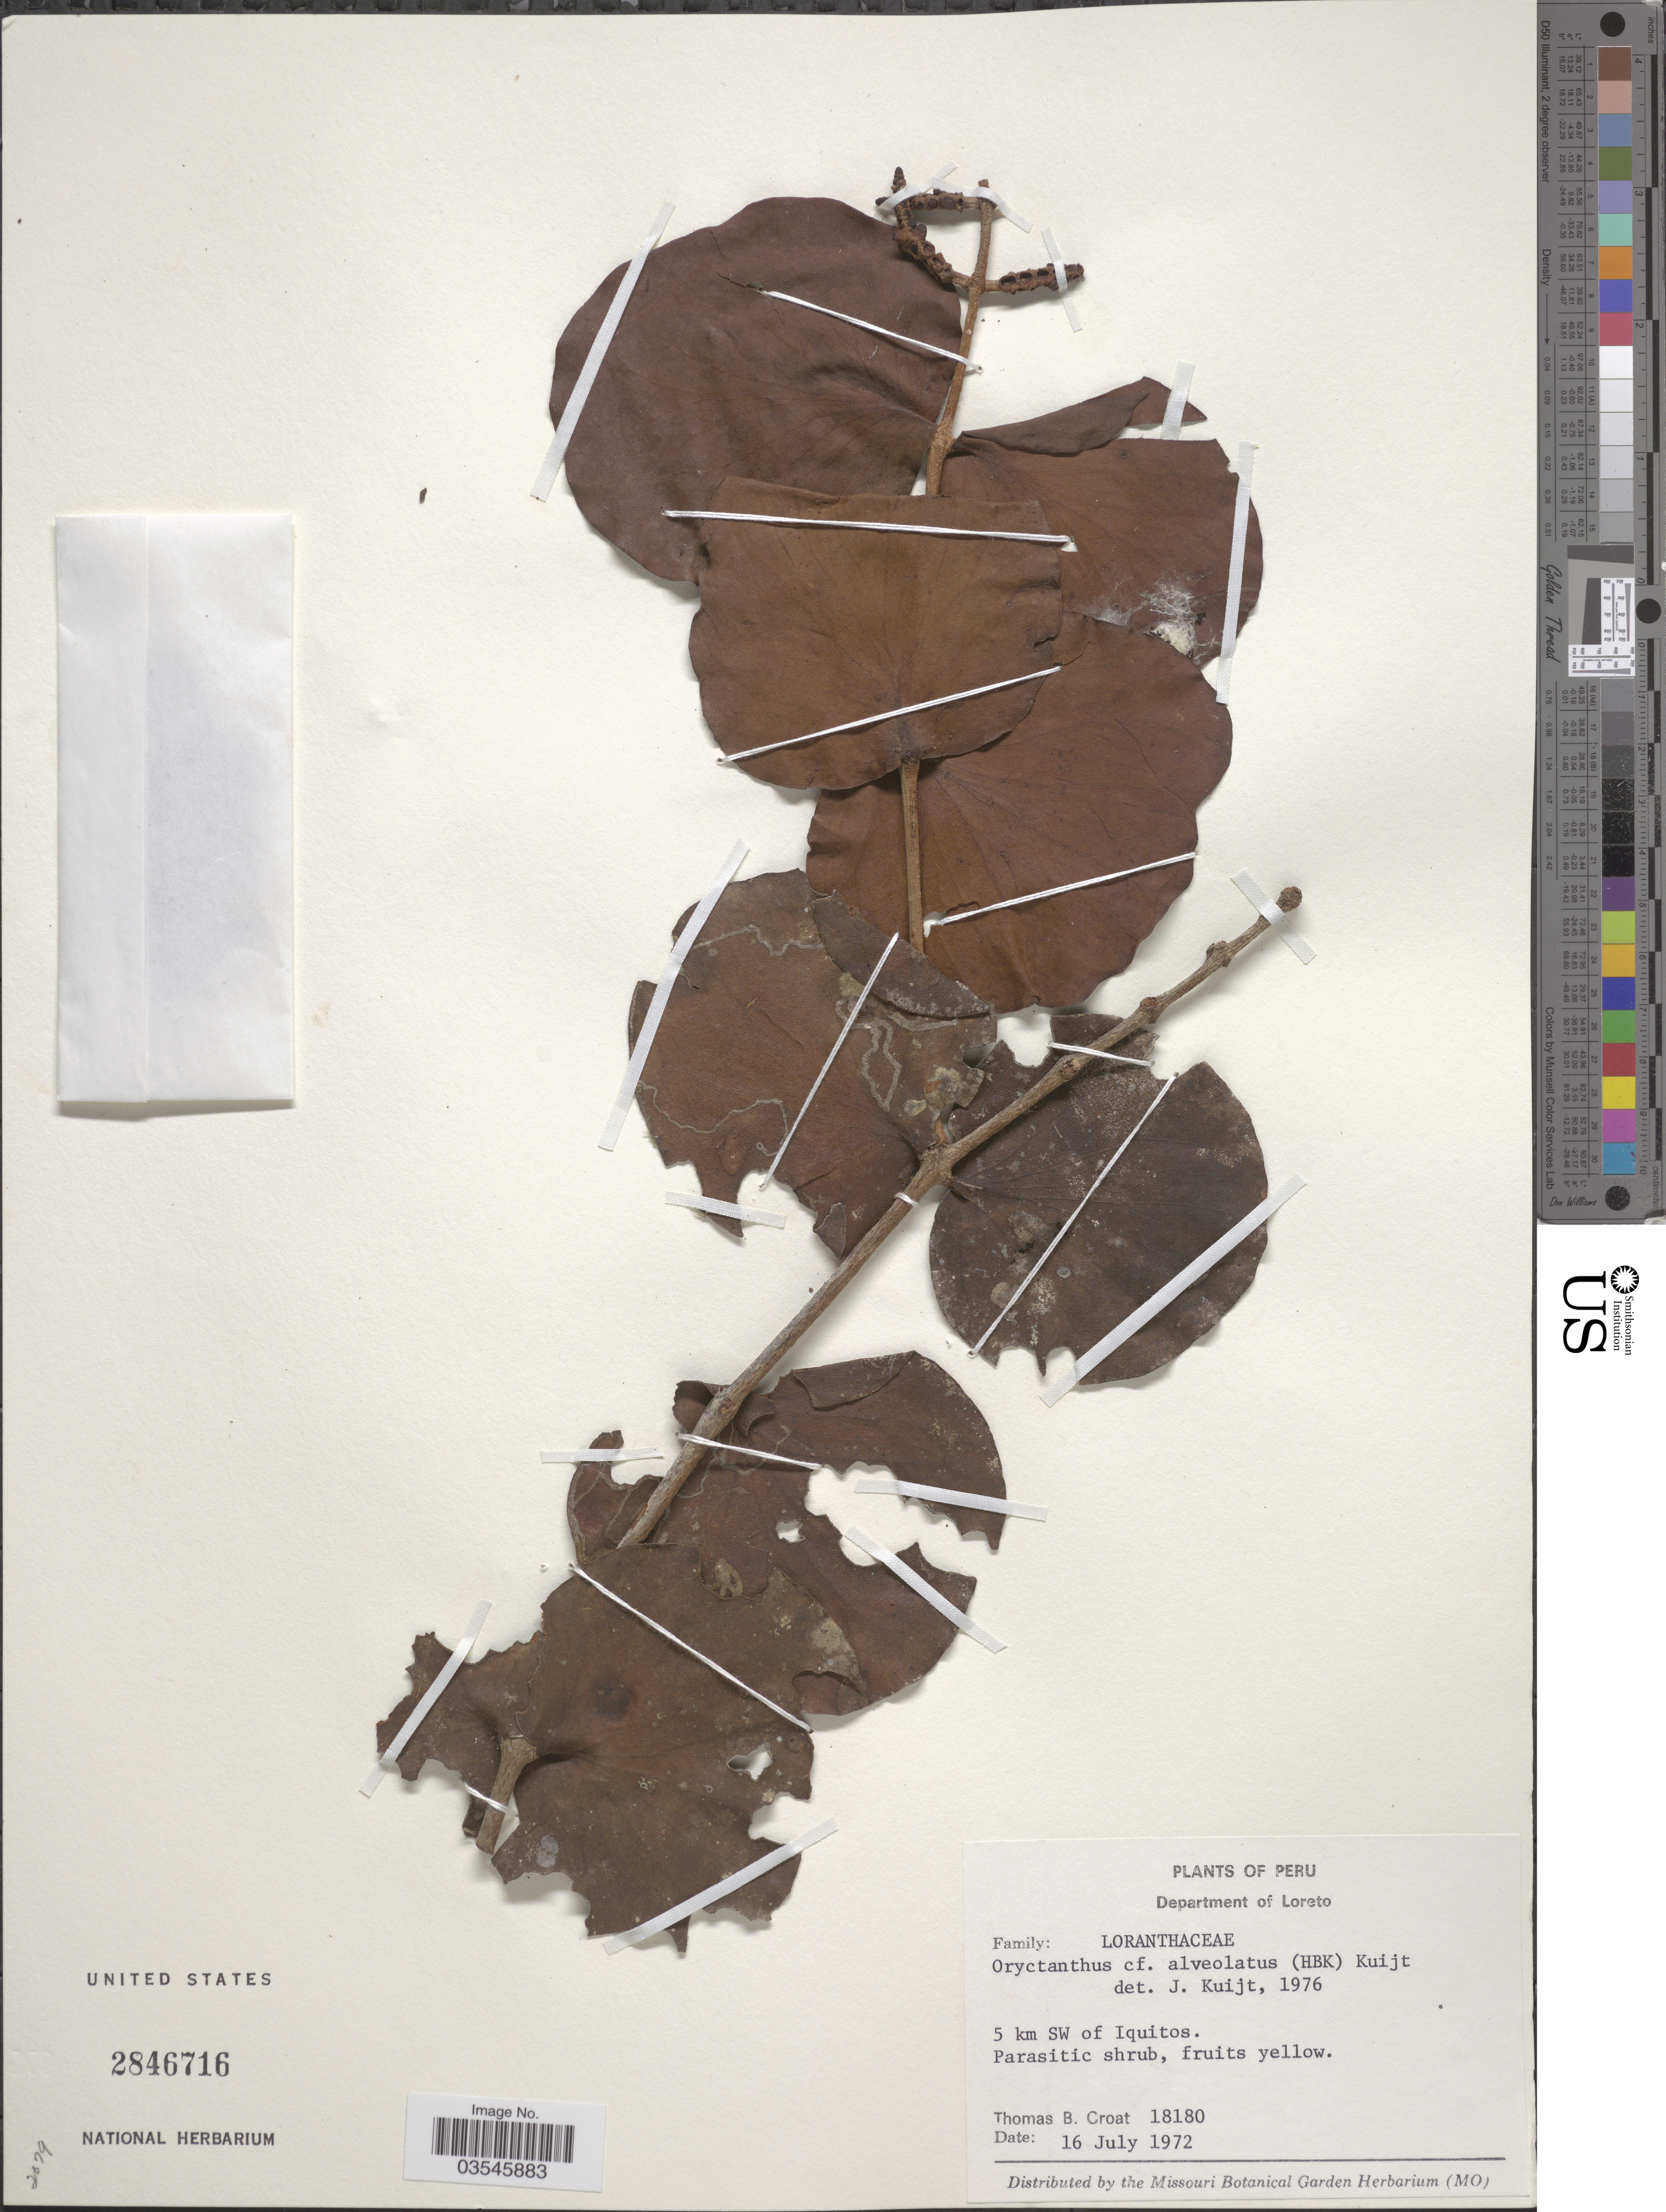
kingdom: Plantae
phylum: Tracheophyta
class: Magnoliopsida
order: Santalales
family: Loranthaceae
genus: Oryctanthus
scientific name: Oryctanthus alveolatus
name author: (Kunth) Kuijt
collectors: T. B. Croat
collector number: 18180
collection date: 1972-07-16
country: Peru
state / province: Loreto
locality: Department of Loreto. 5 km SW of Iquitos.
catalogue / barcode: US 2846716